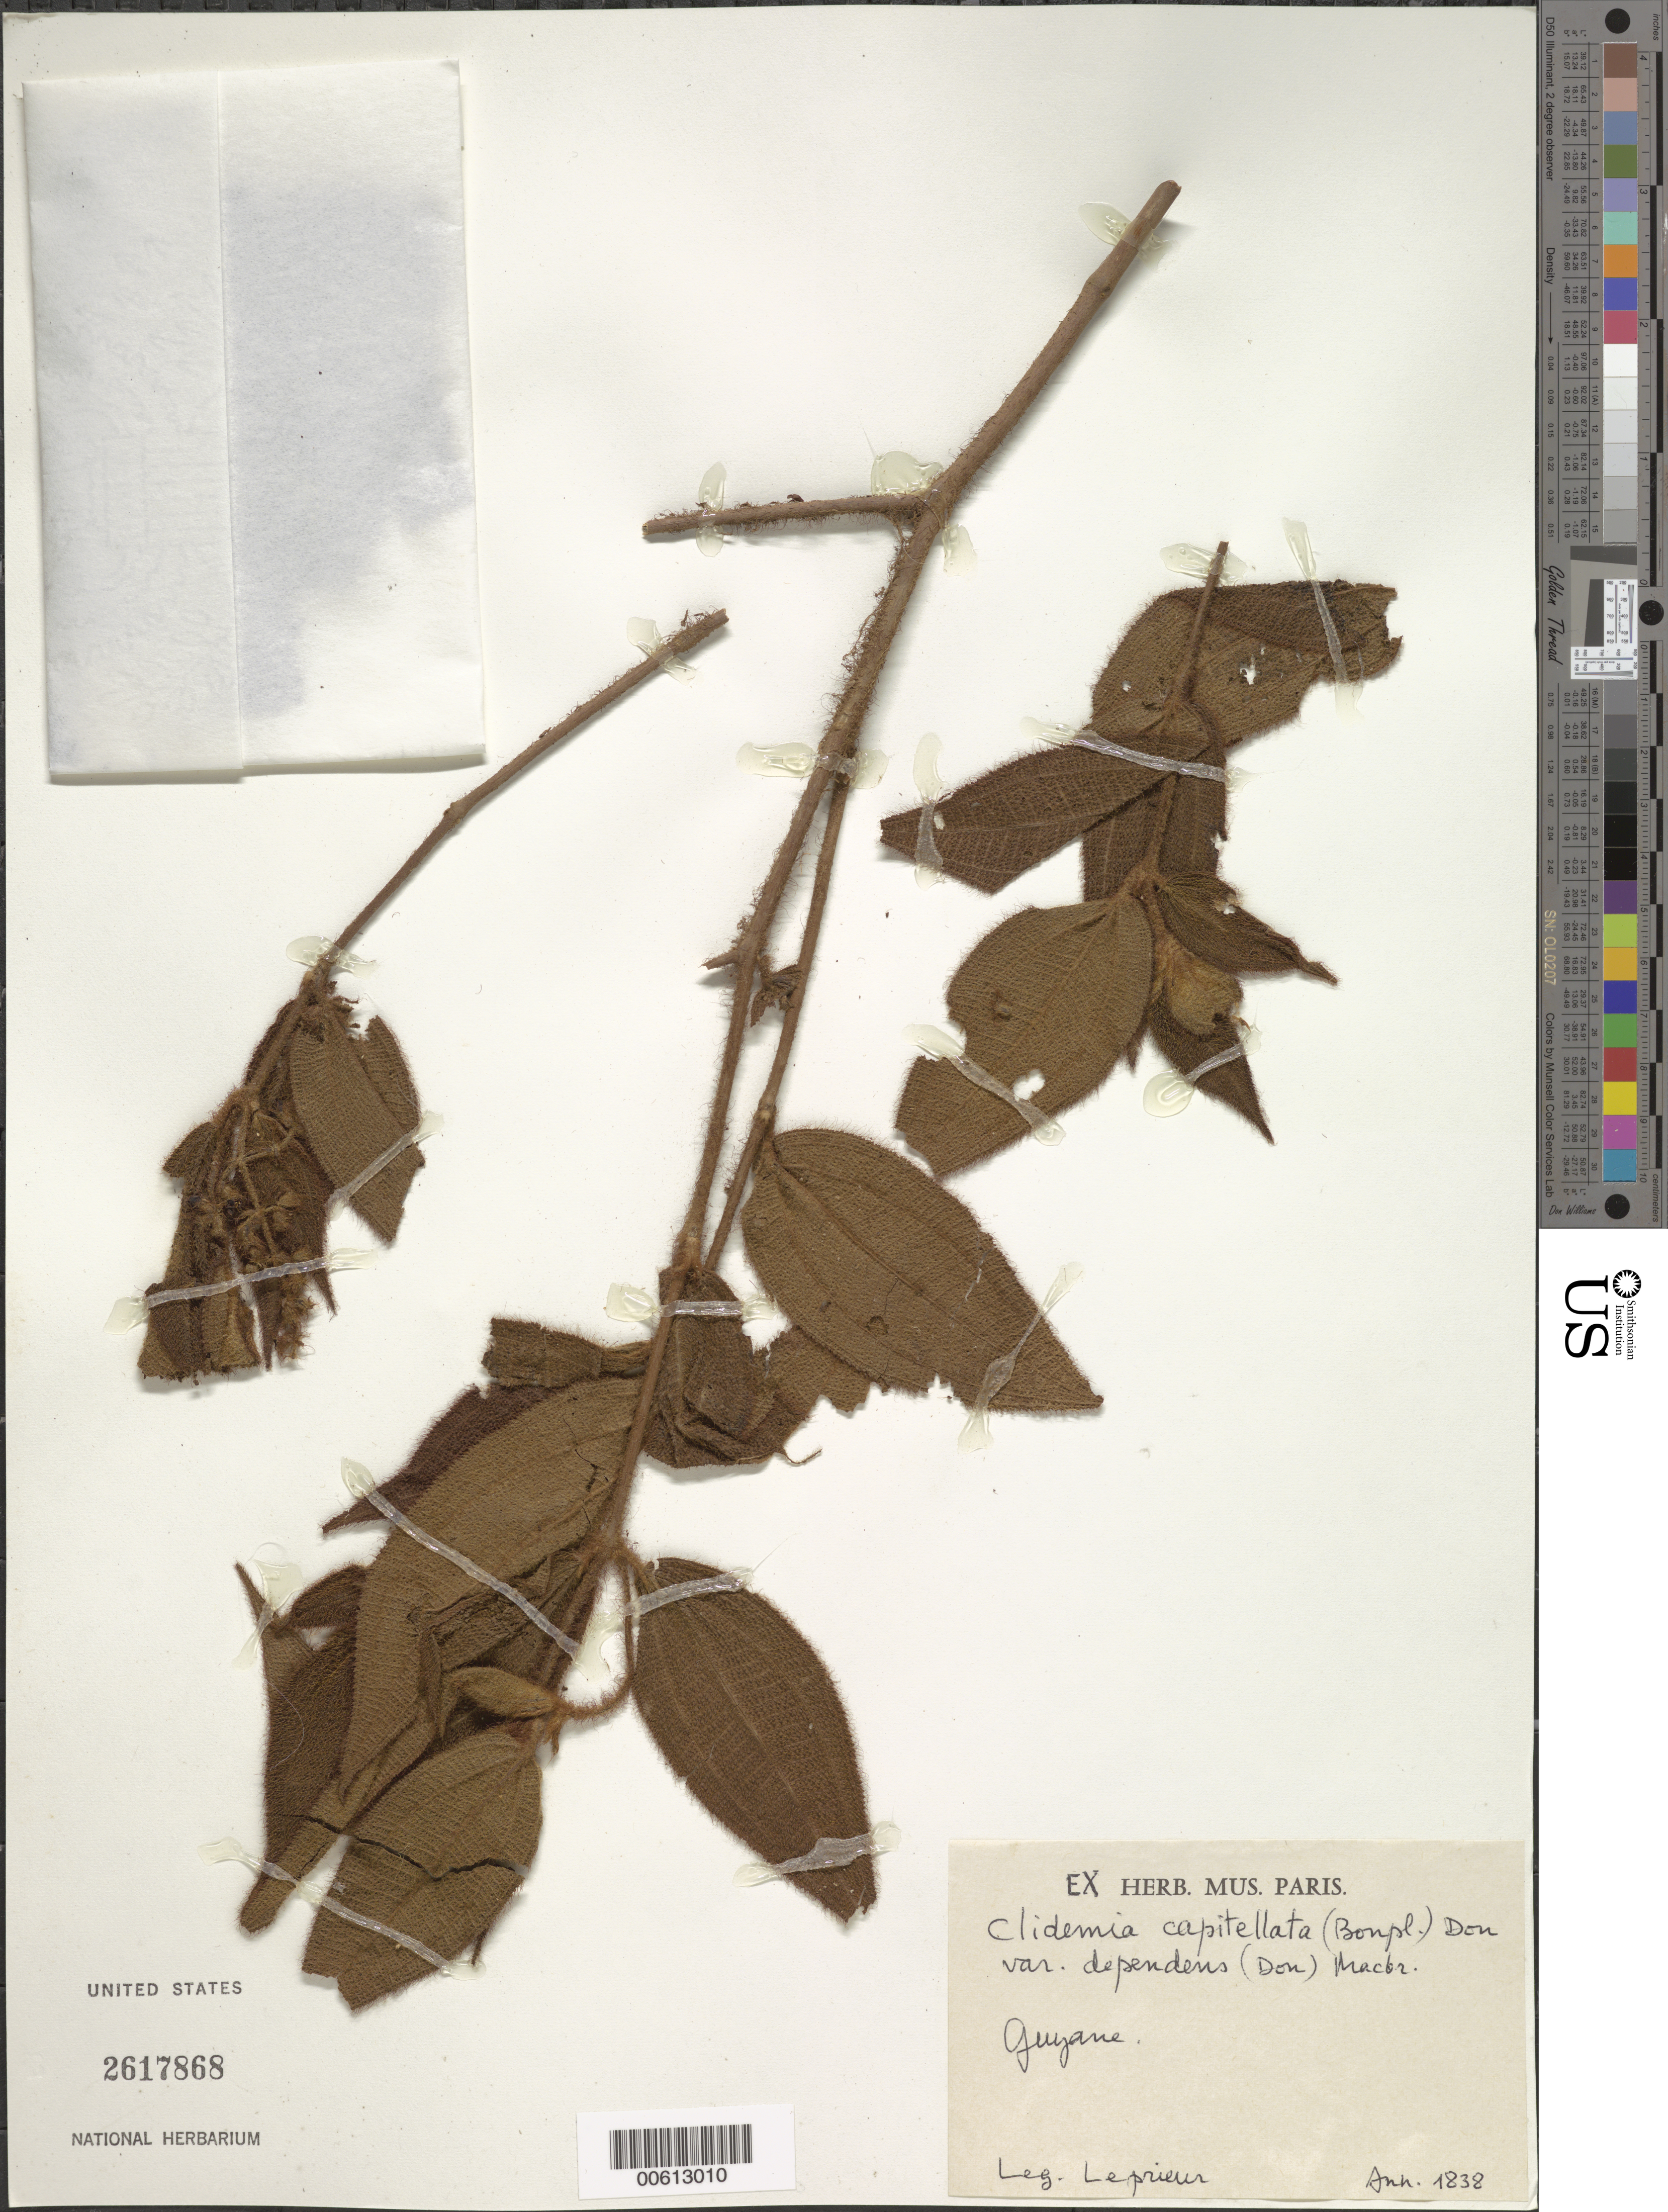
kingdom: Plantae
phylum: Tracheophyta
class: Magnoliopsida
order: Myrtales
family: Melastomataceae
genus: Clidemia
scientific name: Clidemia capitellata var. dependens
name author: (Pav. & D. Don) J.F. Macbr.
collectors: F. M. R. Leprieur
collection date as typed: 1838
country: French Guiana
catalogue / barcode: US 2617868